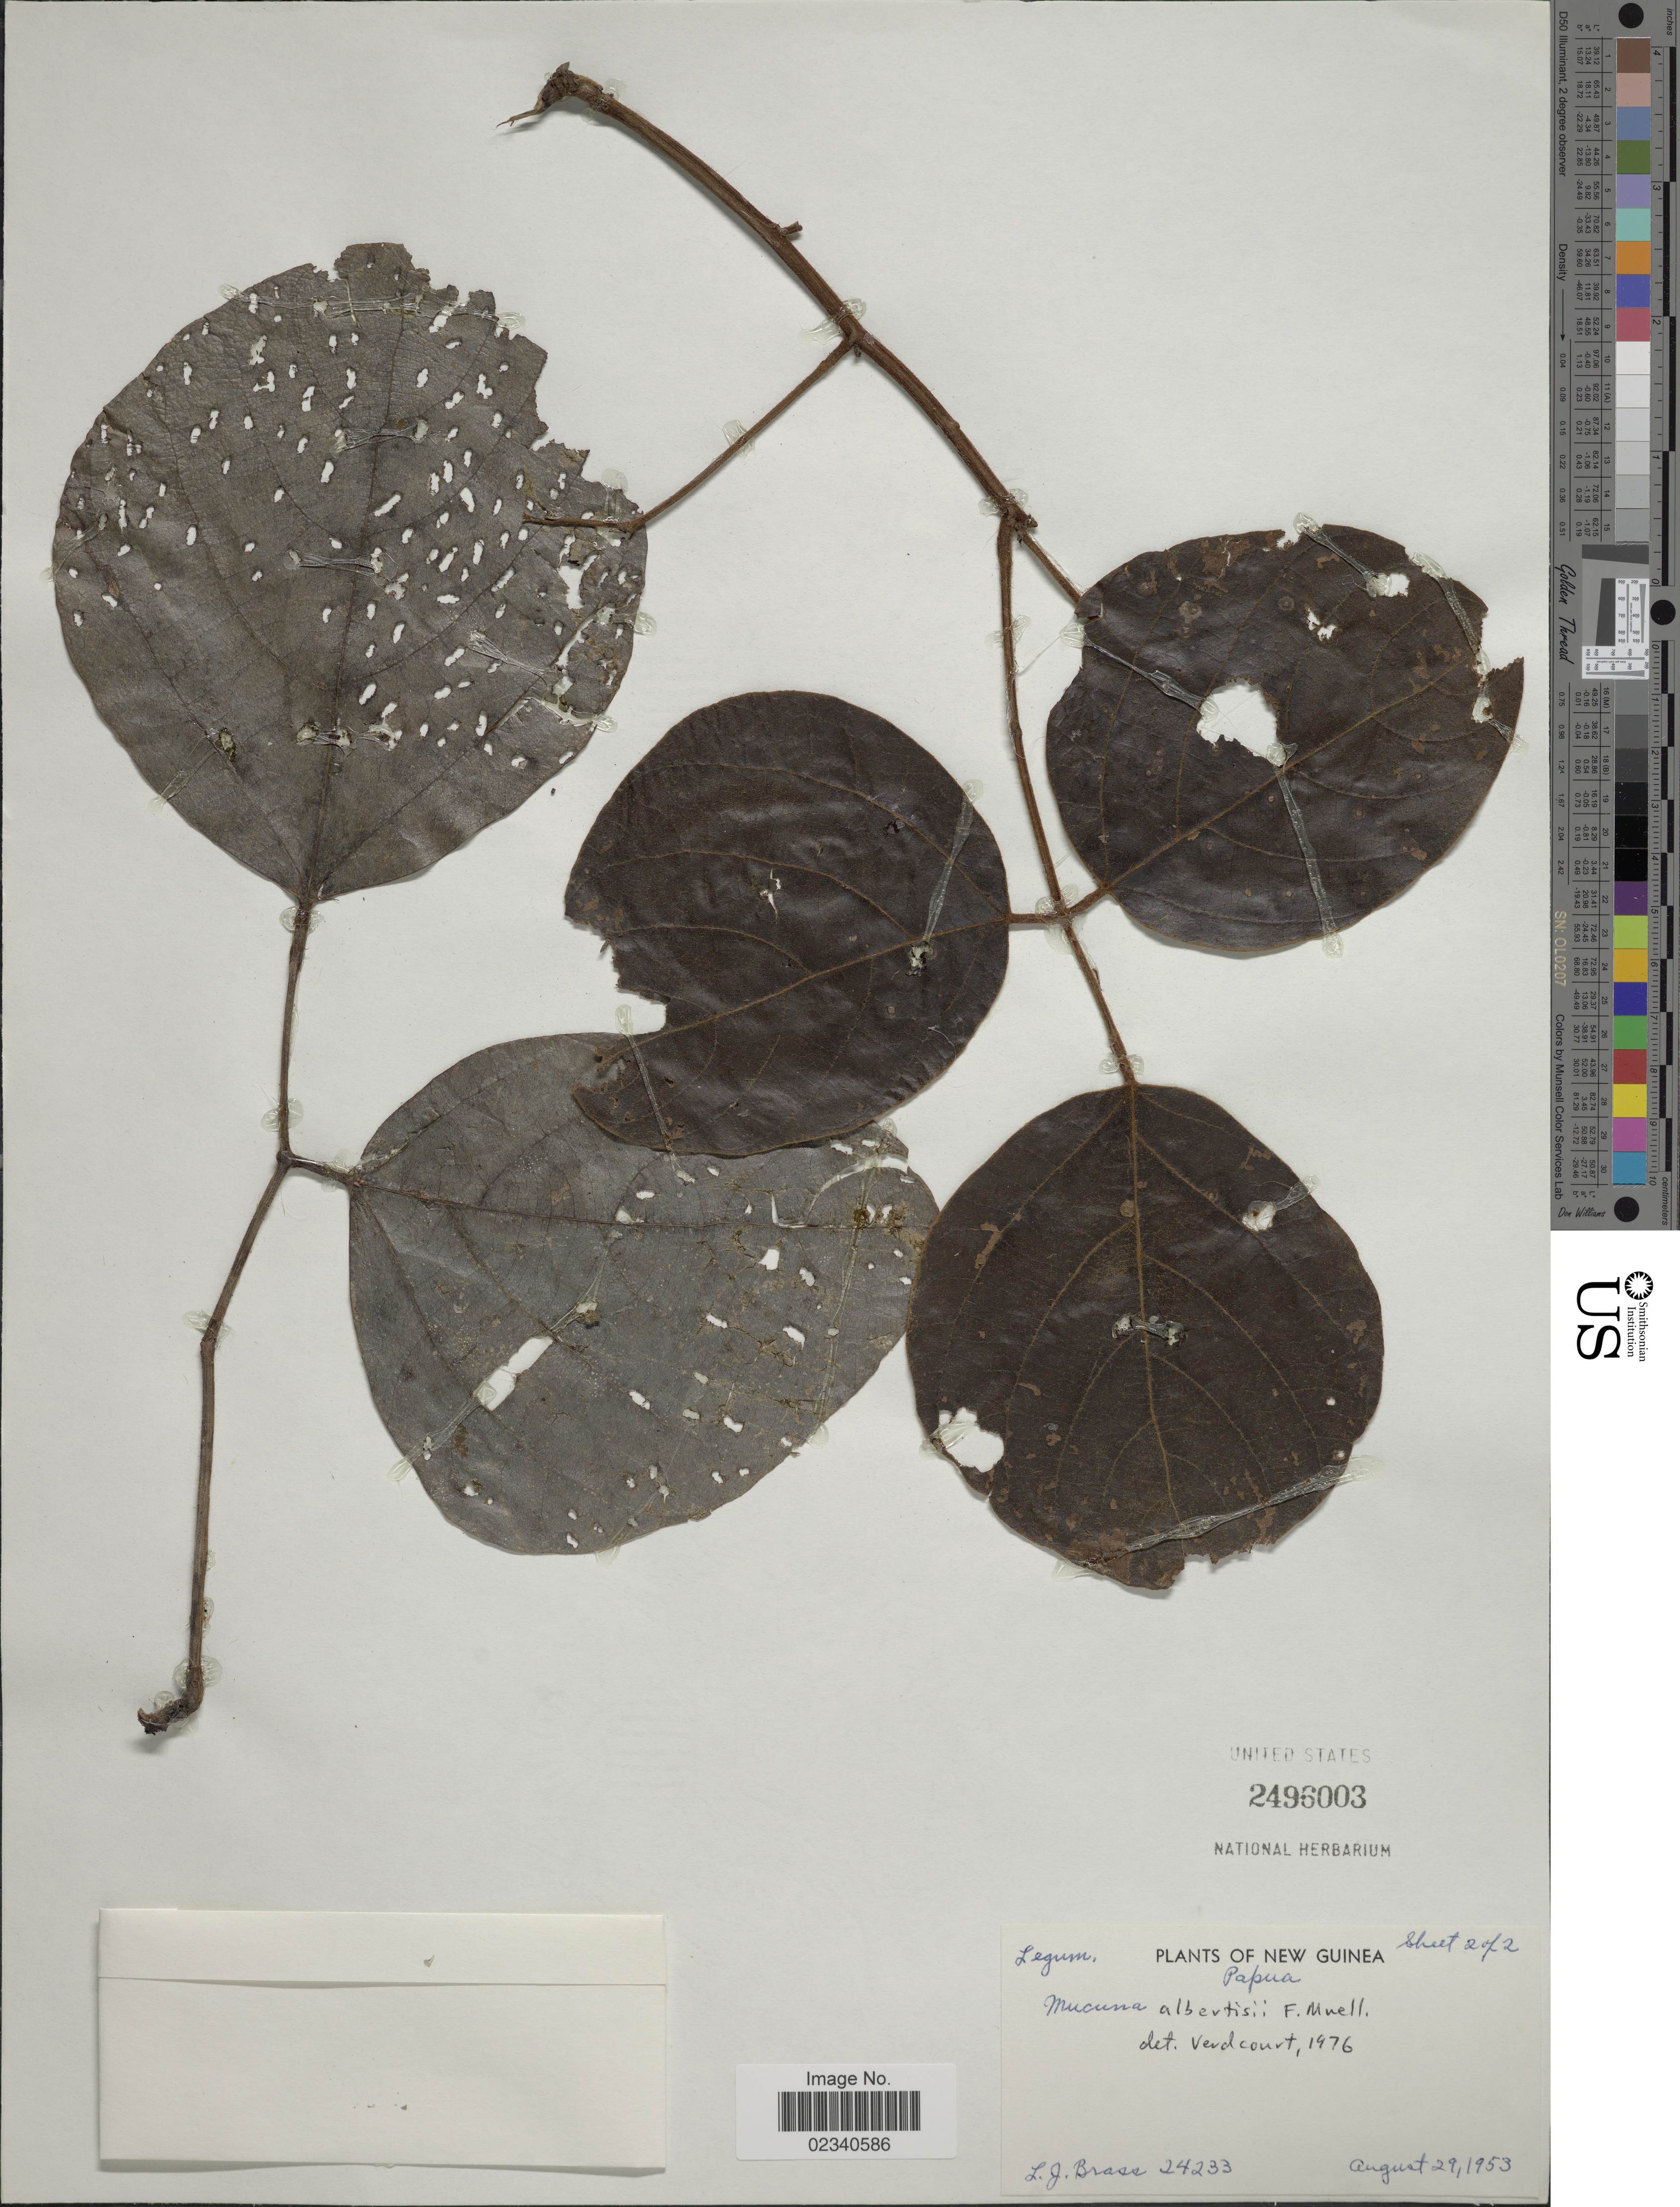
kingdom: Plantae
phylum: Tracheophyta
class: Magnoliopsida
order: Fabales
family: Fabaceae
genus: Mucuna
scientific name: Mucuna albertisii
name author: F. Muell.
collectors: L. J. Brass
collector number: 24233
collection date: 1953-08-29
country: Papua New Guinea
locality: New Guinea. Papua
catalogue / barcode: US 2496003